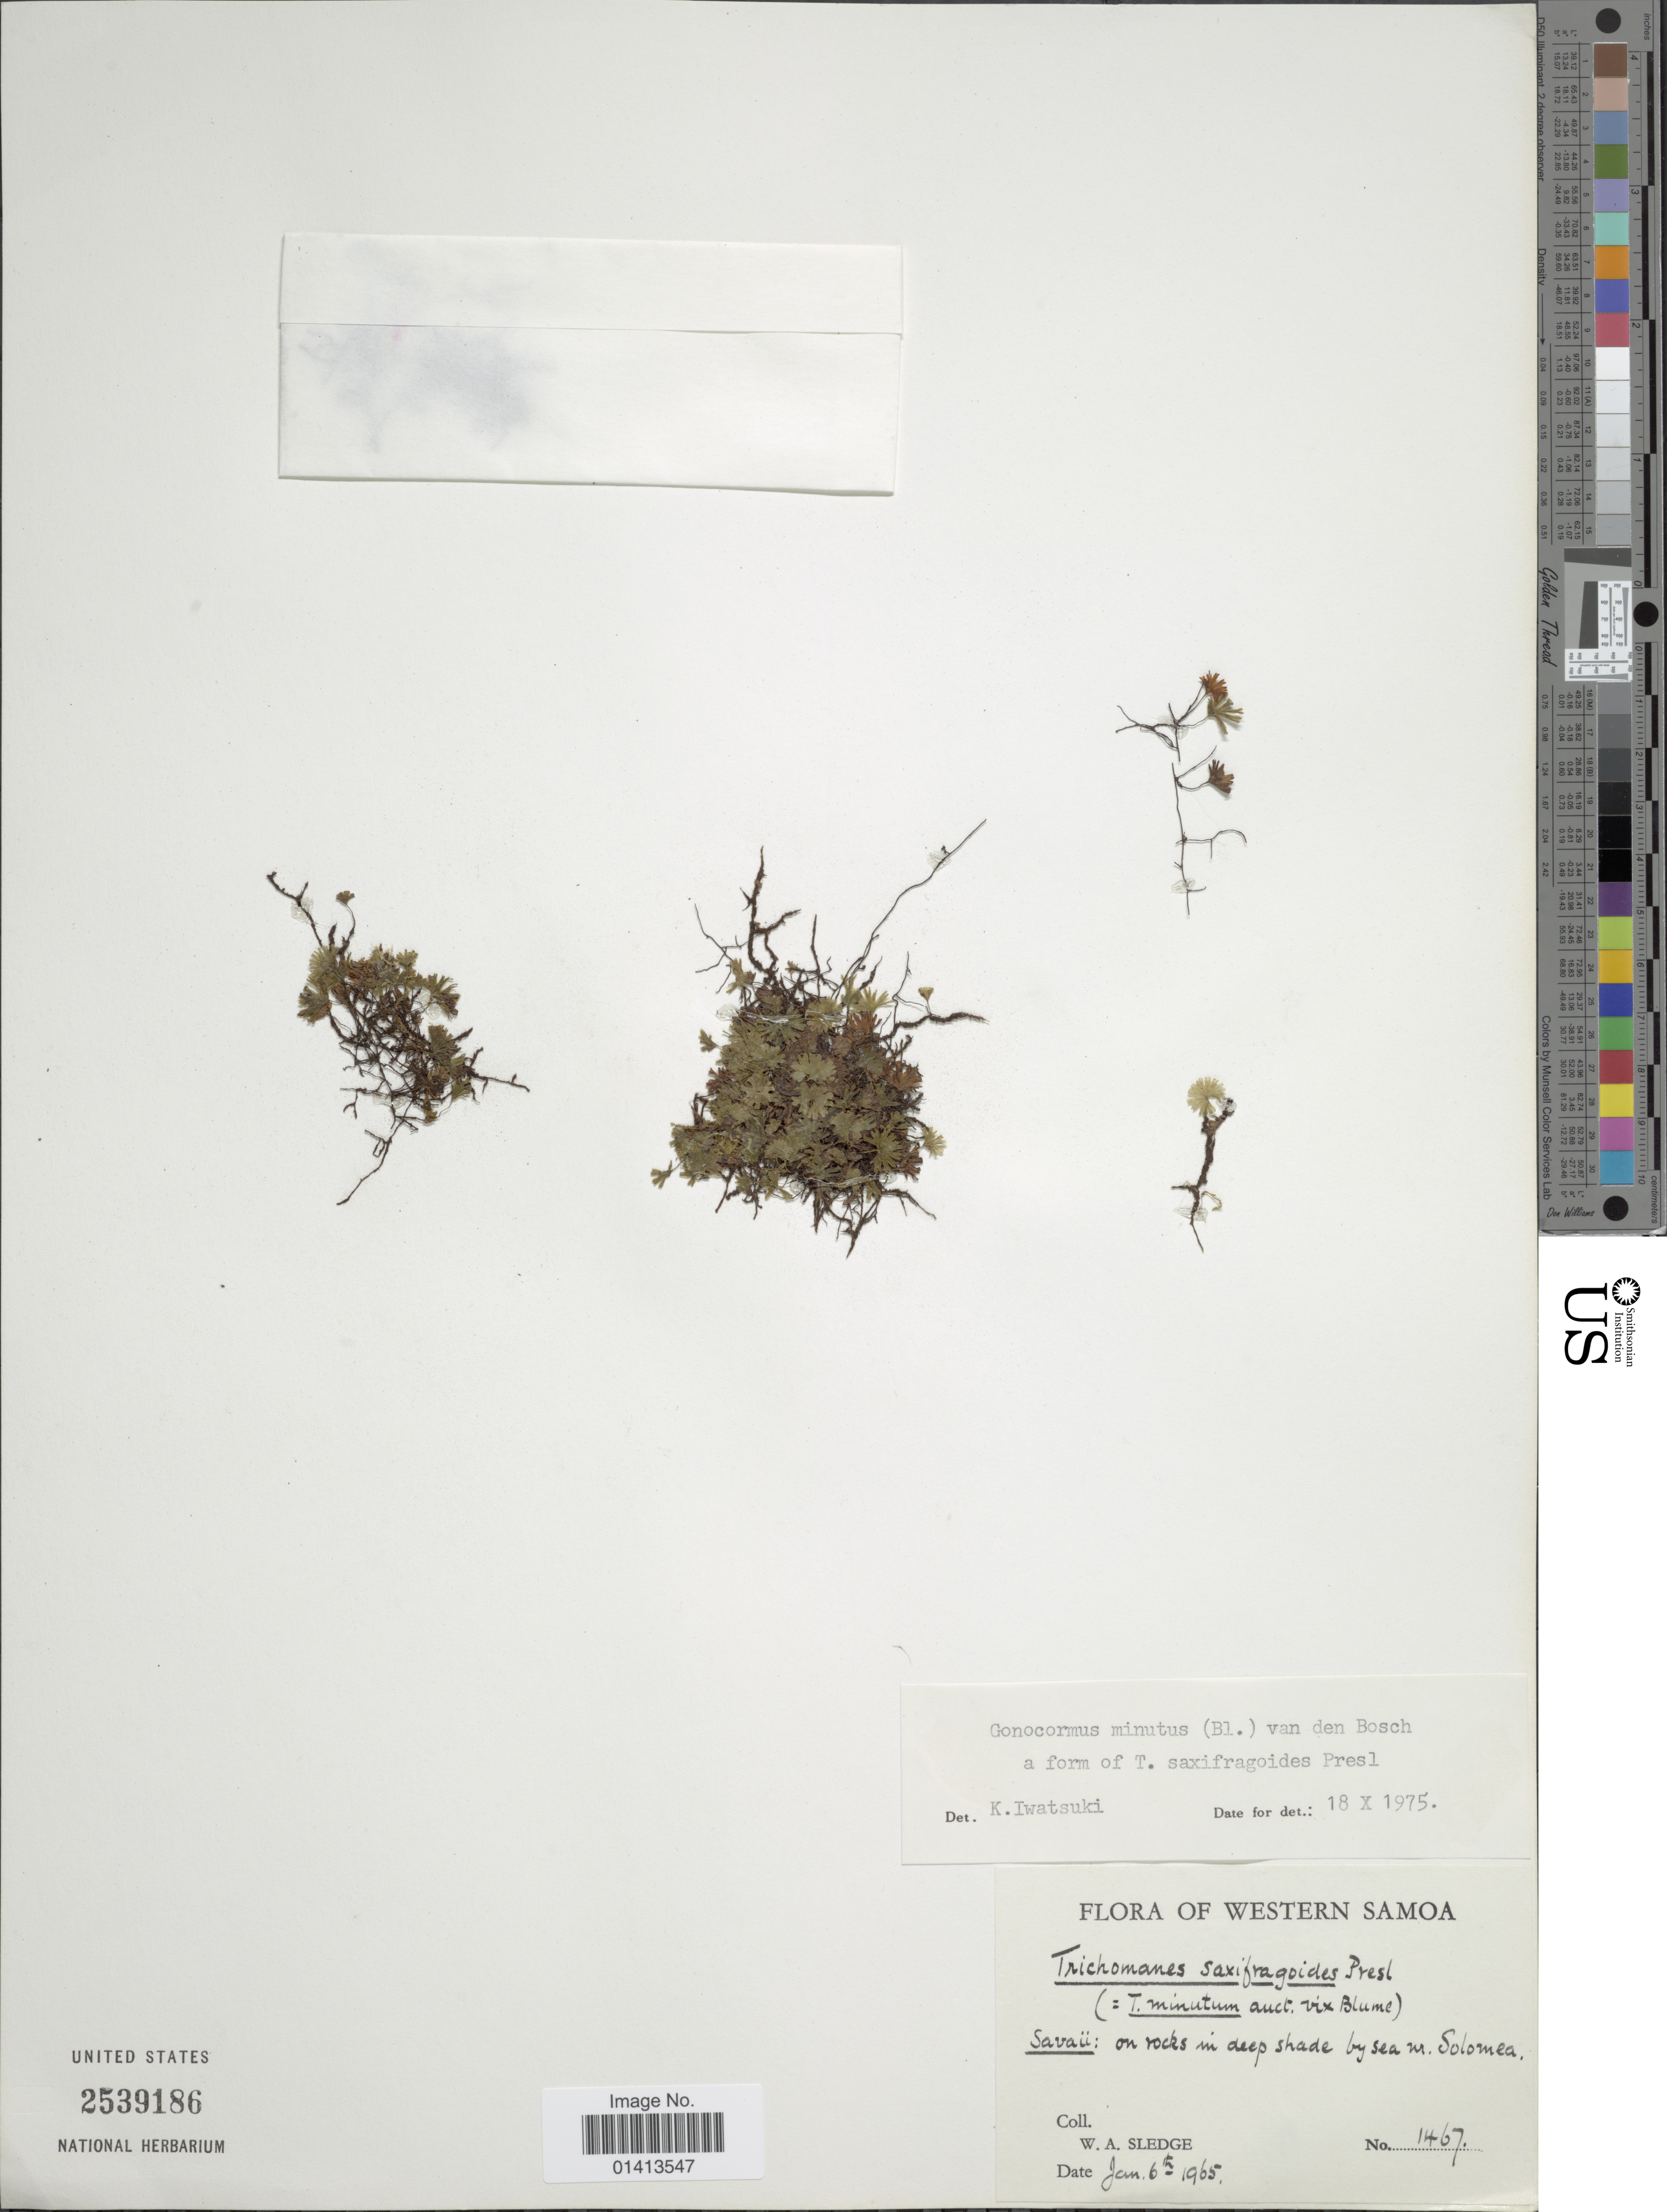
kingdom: Plantae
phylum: Tracheophyta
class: Polypodiopsida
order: Hymenophyllales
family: Hymenophyllaceae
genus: Crepidomanes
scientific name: Crepidomanes minutum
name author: (Blume) K. Iwats.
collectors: W. A. Sledge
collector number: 1467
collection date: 1965-01-06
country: Samoa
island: Savai'i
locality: Western Samoa, Savaii: on rocks in deep shade by shade sea nr. Solomea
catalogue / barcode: US 2539186